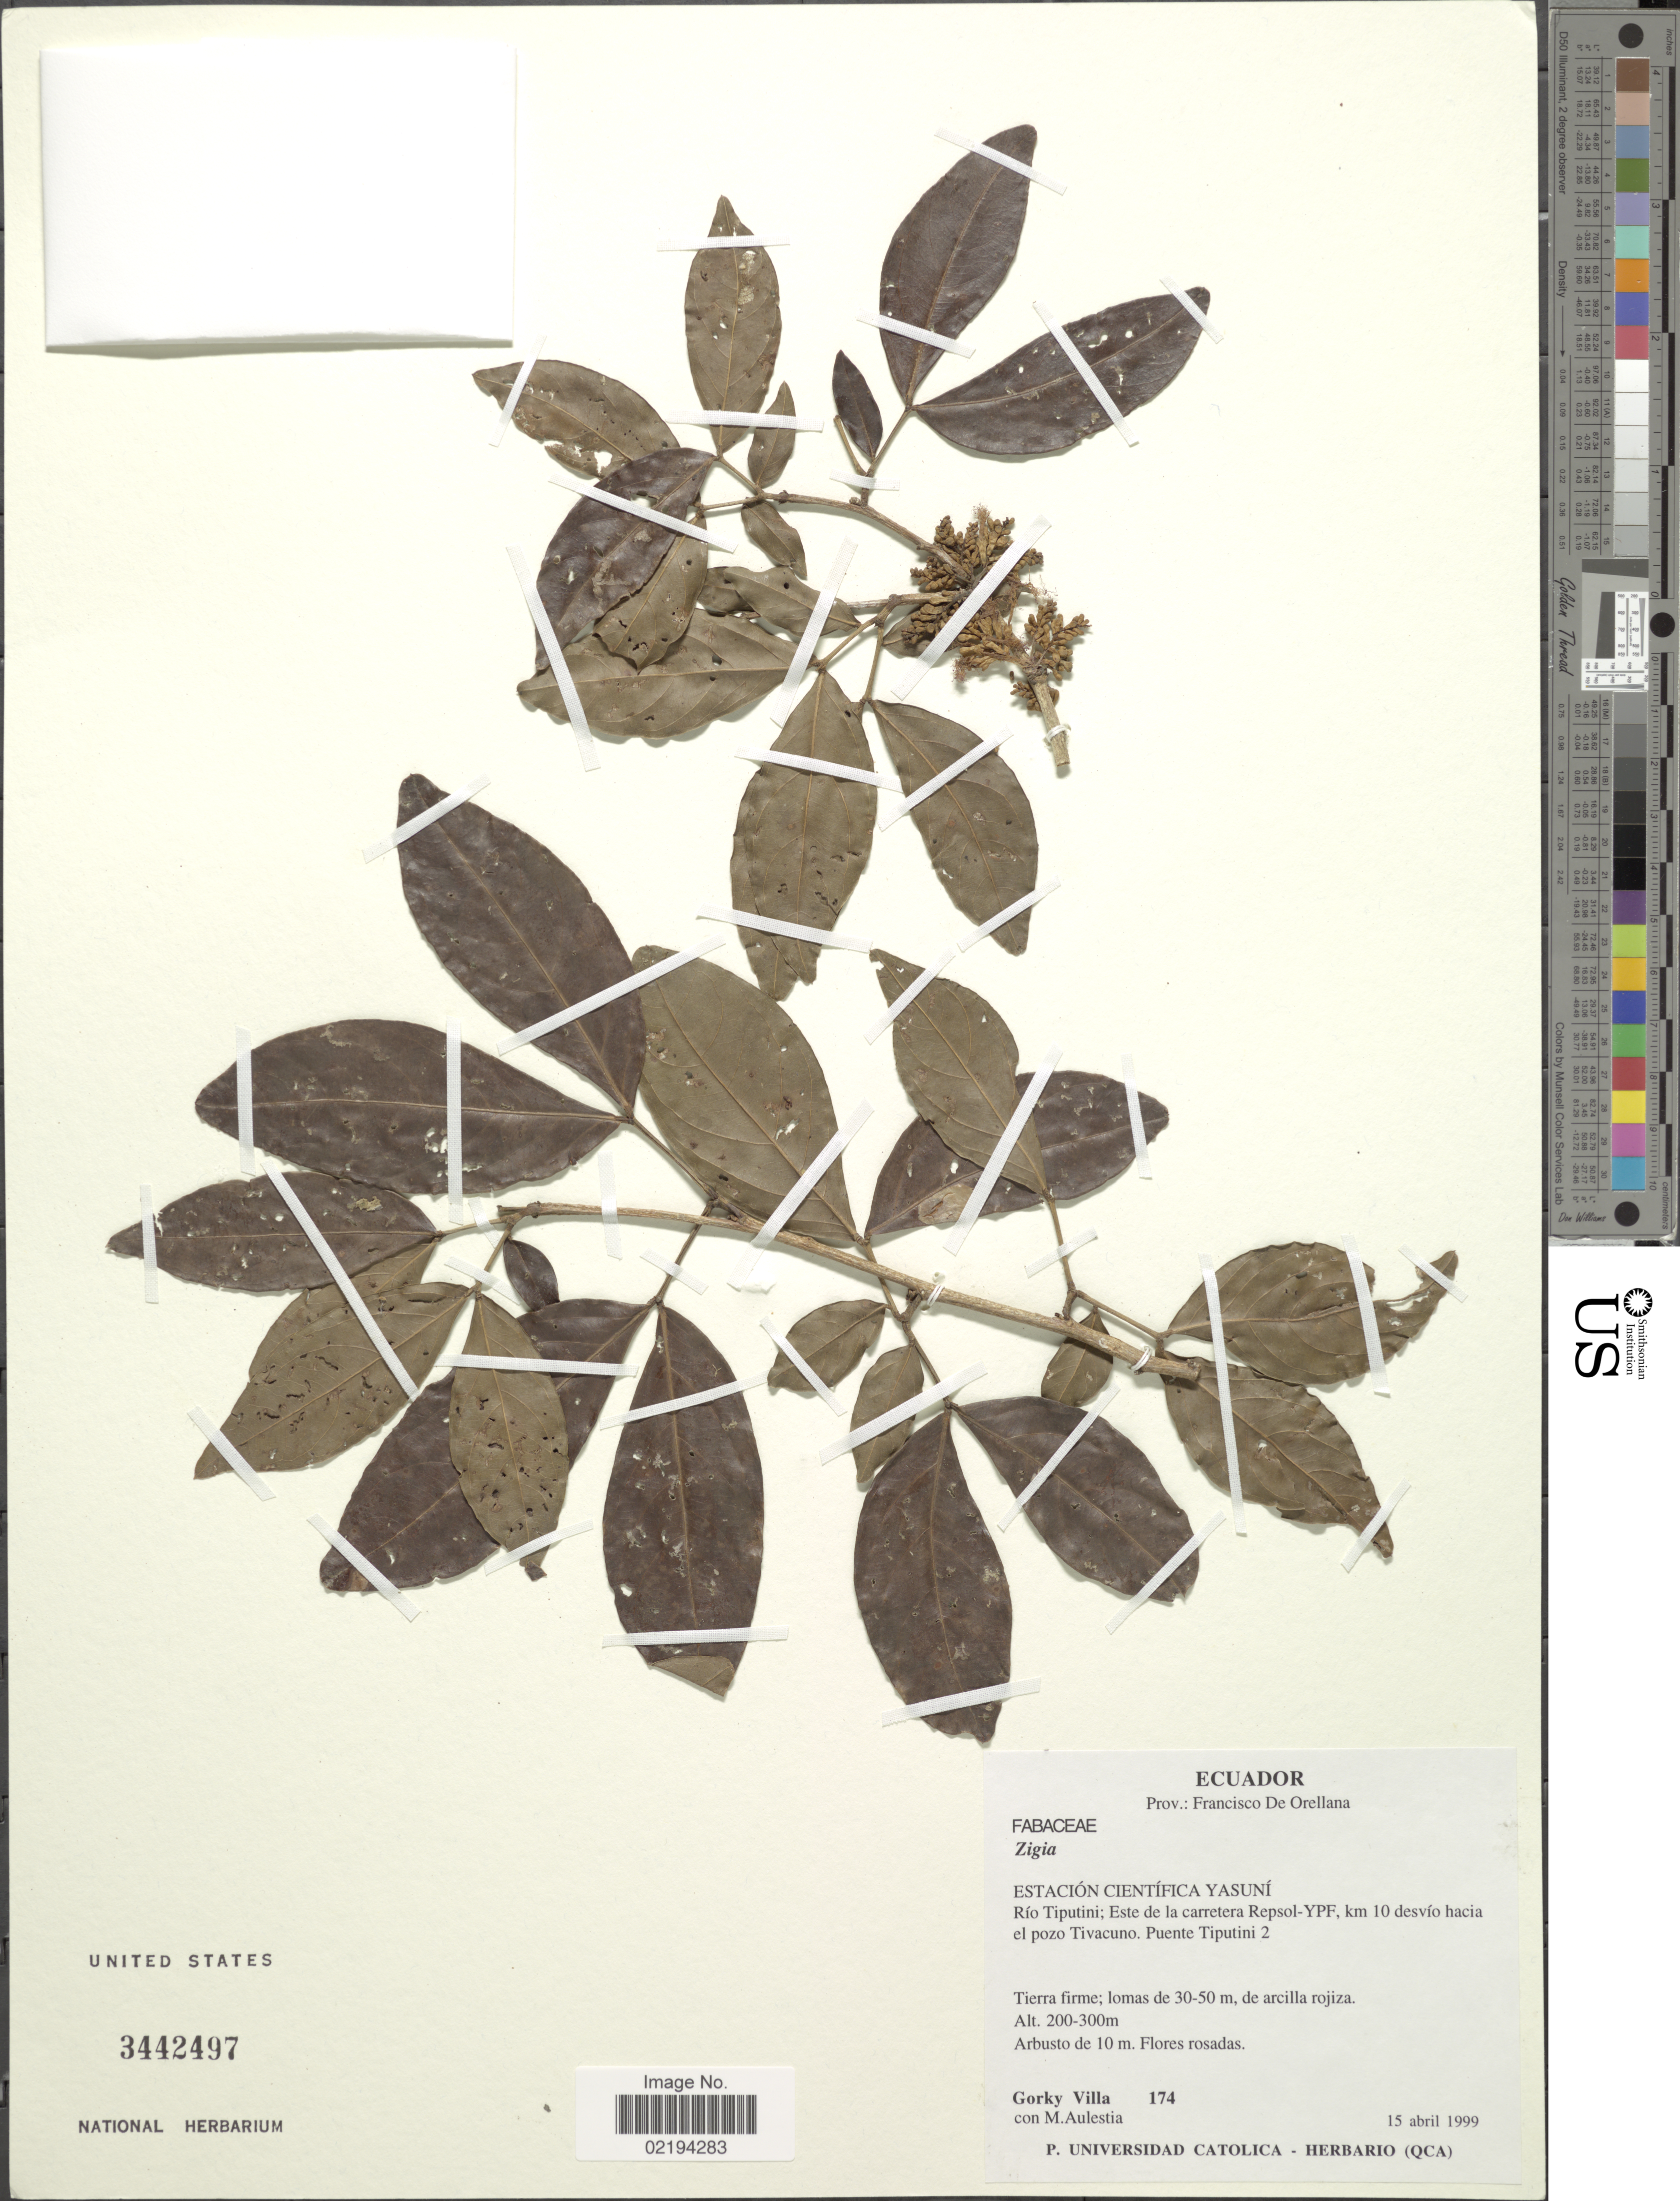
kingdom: Plantae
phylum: Tracheophyta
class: Magnoliopsida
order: Fabales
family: Fabaceae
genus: Zygia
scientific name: Zygia sp.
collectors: G. Villa & M. Aulestia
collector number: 174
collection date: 1999-04-15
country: Ecuador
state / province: Orellana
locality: Francisco de Orellana, Estacion Cientifica Yasuni, Rio Tiputini; Este de la carretera Repsol-YPF, km 10 desvio hacia el pozo Tivacuno, Puente Tiputuni 2.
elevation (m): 200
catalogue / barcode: US 3442497